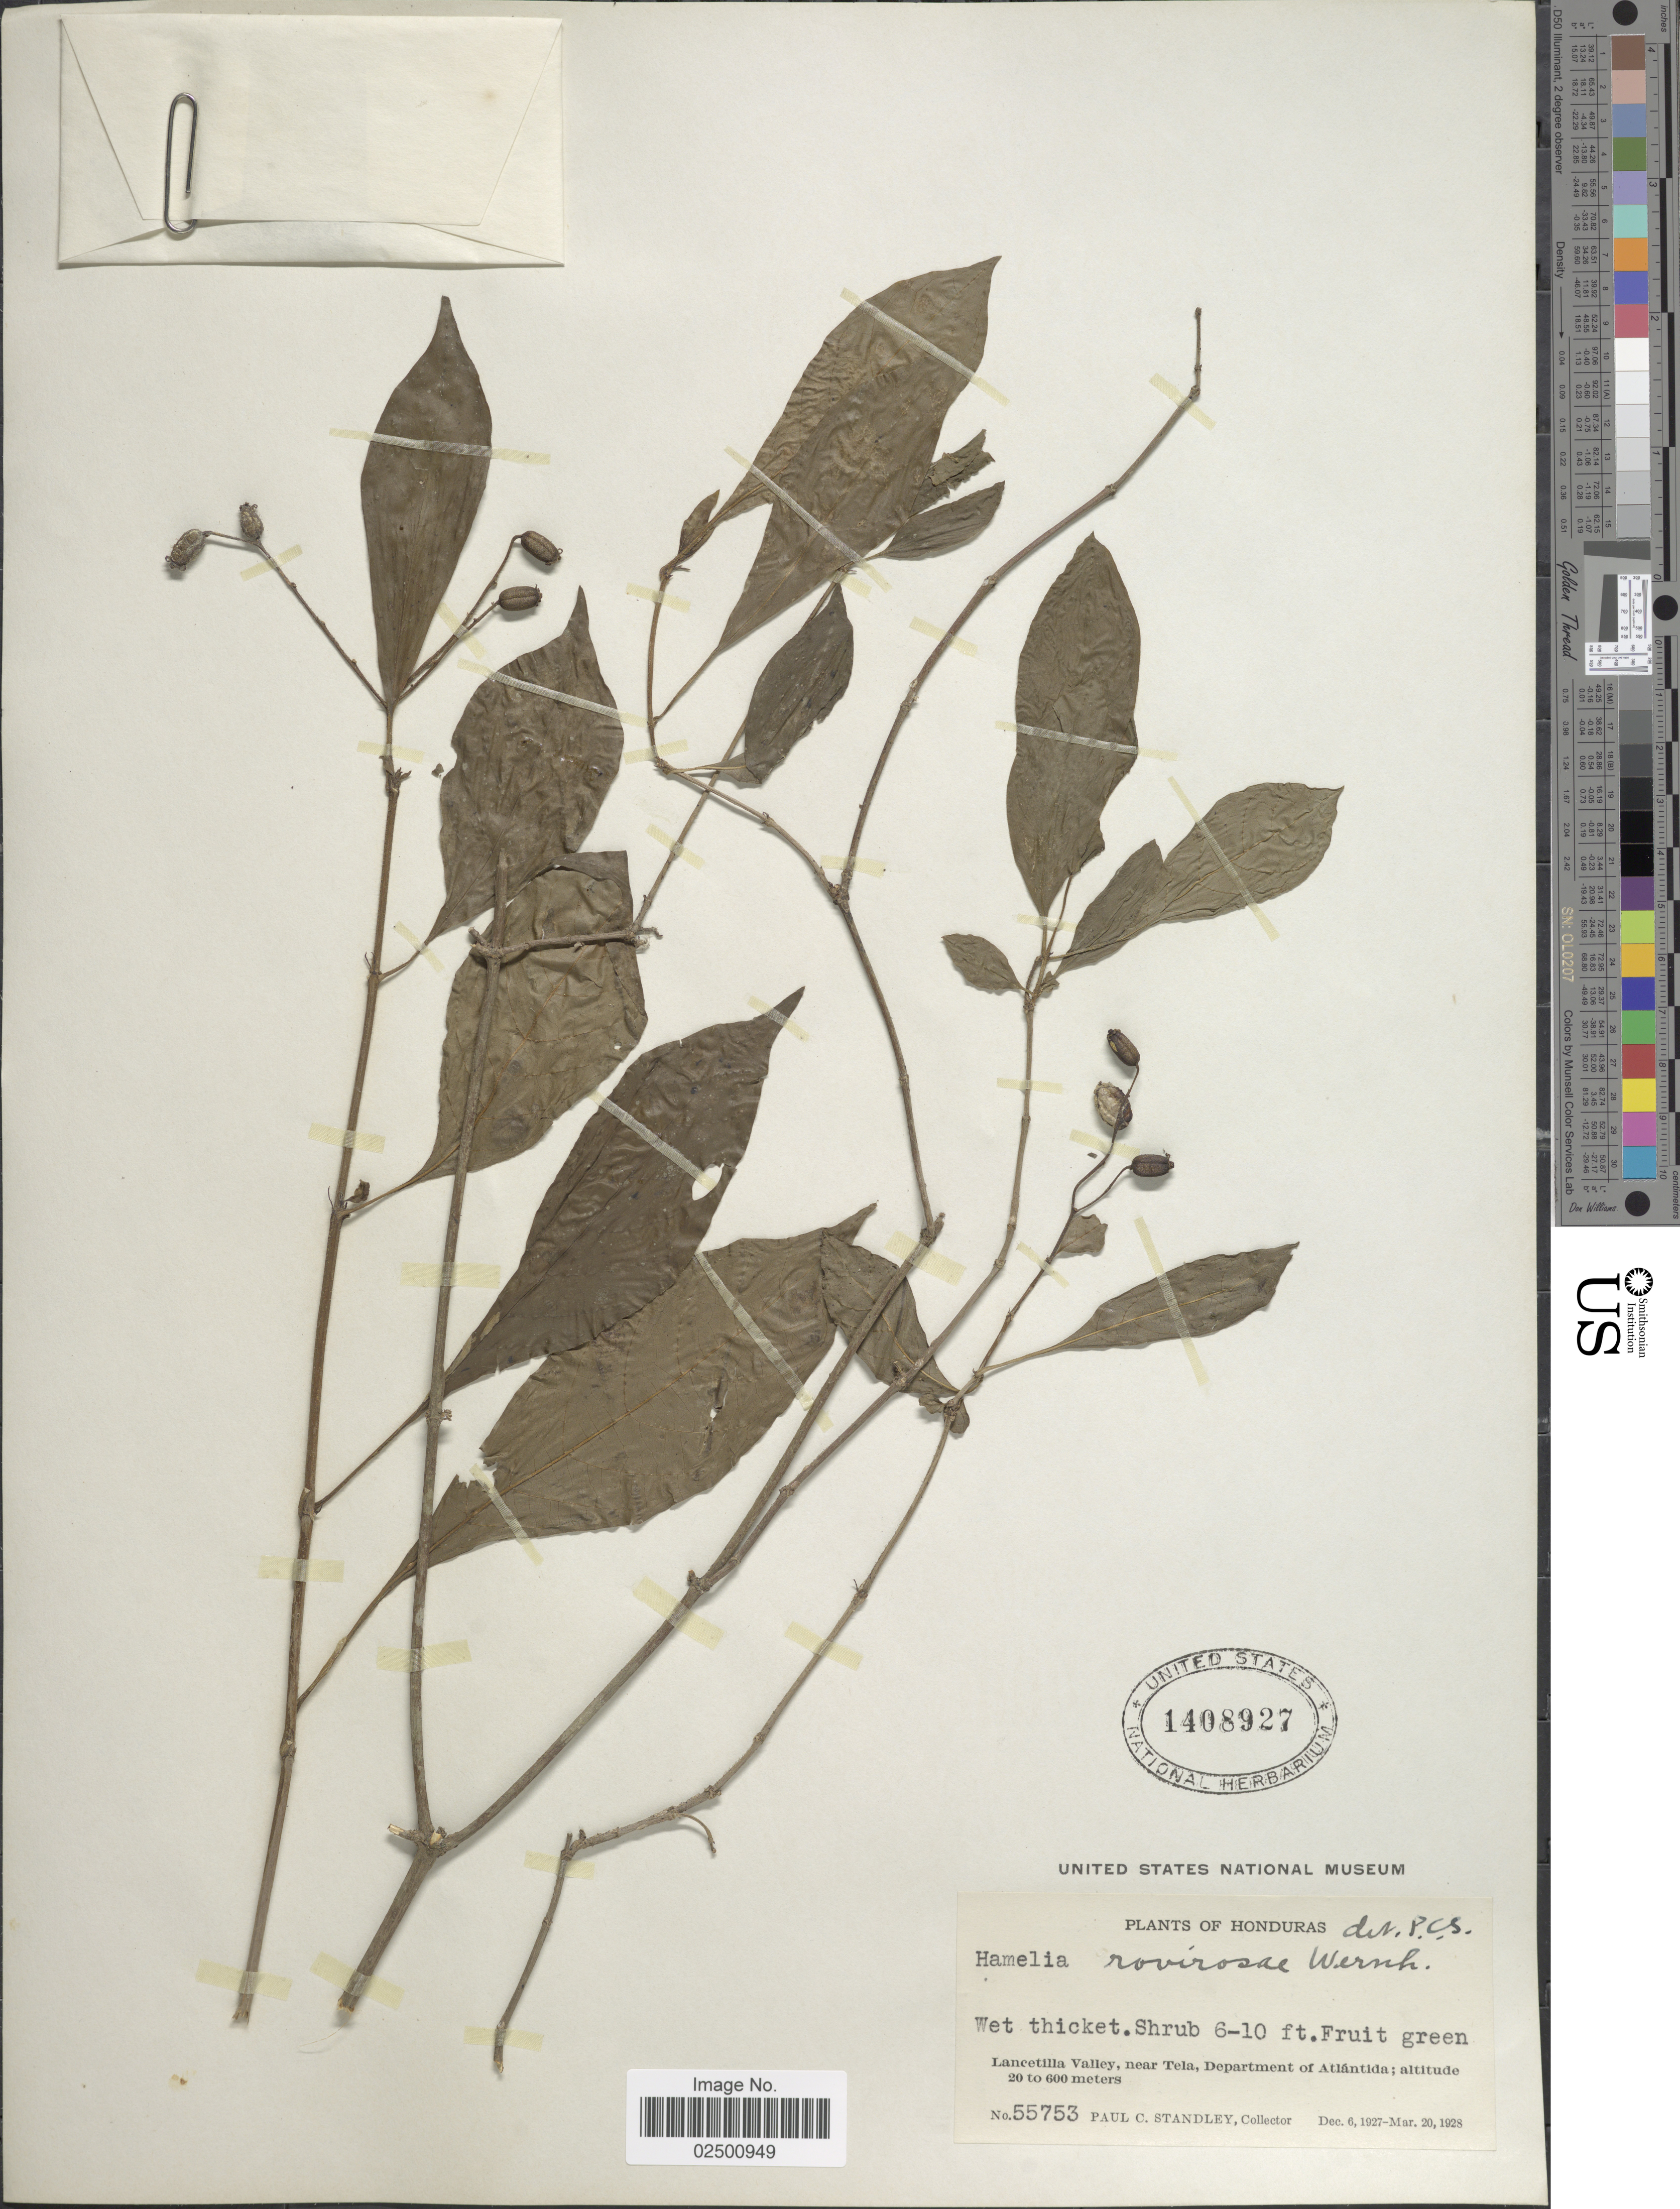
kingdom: Plantae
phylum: Tracheophyta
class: Magnoliopsida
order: Gentianales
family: Rubiaceae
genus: Hamelia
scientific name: Hamelia rovirosae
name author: Wernham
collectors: P. C. Standley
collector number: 55753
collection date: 1927-12-06/1928-03-20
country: Honduras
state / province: Atlántida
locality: Lancetilla Valley, near Tela, Department of Atlantida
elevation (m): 20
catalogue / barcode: US 1408927